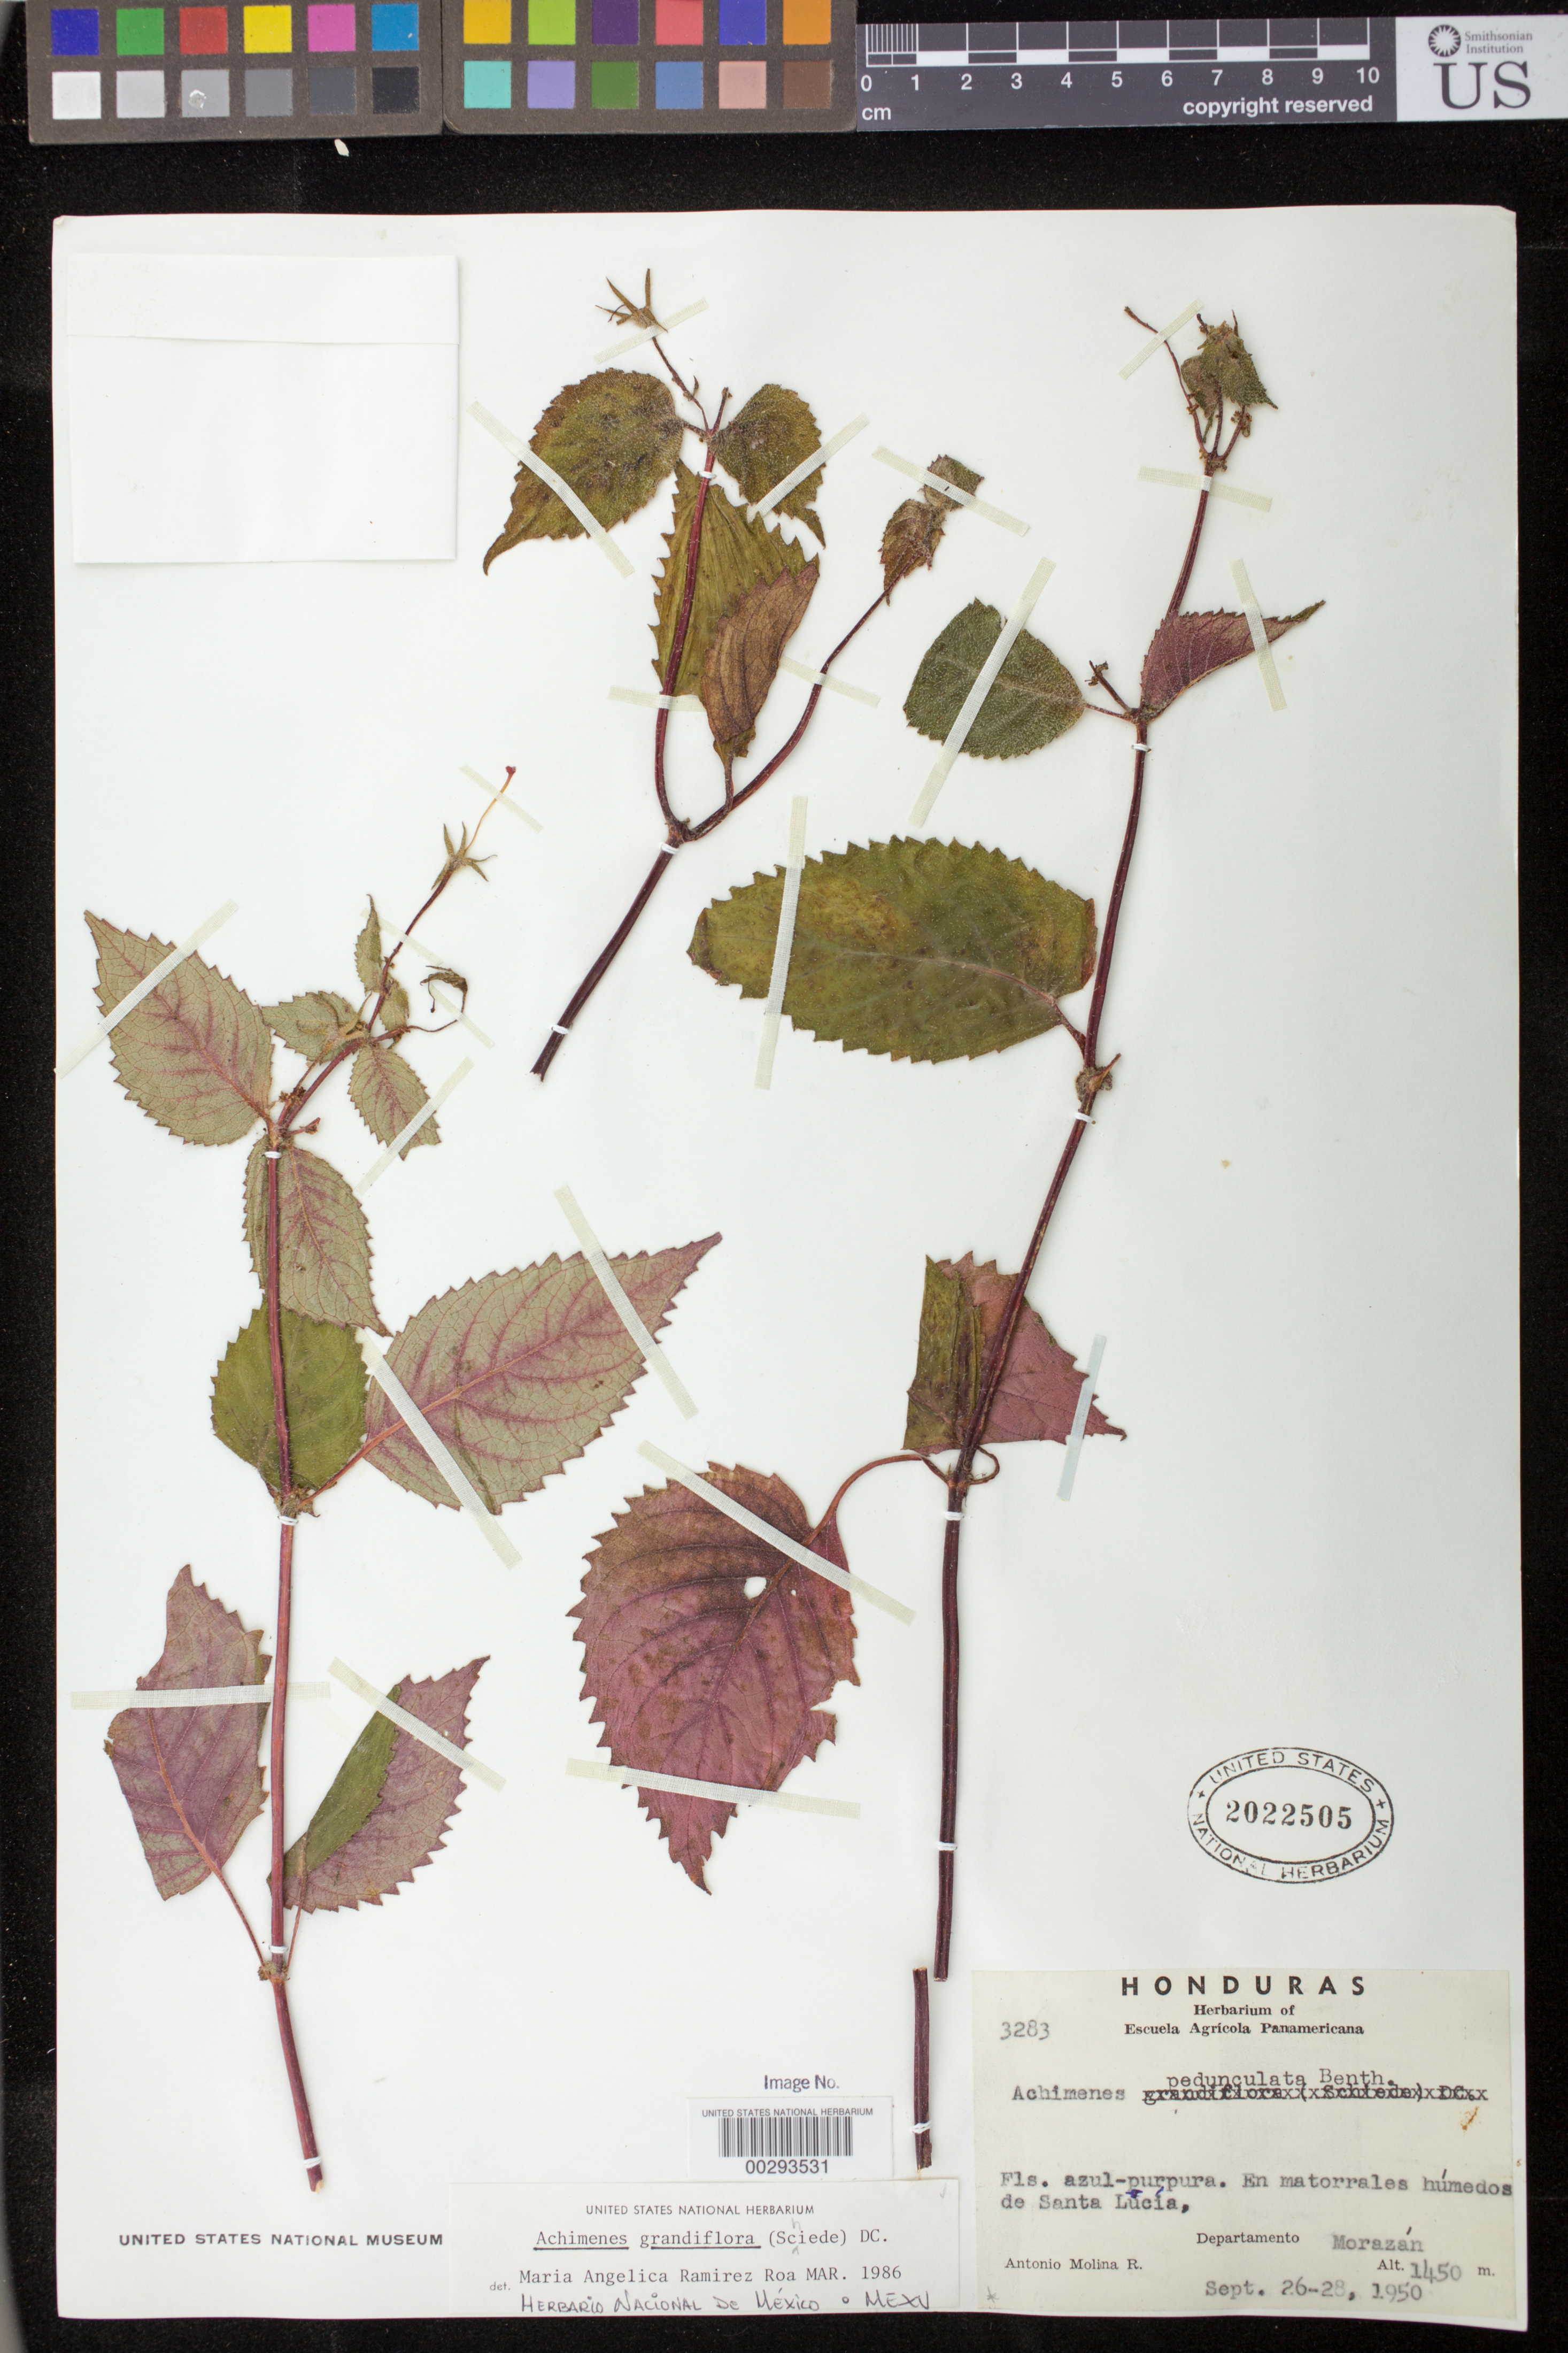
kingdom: Plantae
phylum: Tracheophyta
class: Magnoliopsida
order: Lamiales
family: Gesneriaceae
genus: Achimenes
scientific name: Achimenes grandiflora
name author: (Schiede) DC.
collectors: A. Molina R.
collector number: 3283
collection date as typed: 26-28 Sep 1950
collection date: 1950-09-26/1950-09-28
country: Honduras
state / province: Fco. Morazán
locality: Santa Lucia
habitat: En matorrales humedos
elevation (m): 1450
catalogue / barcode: US 2022505